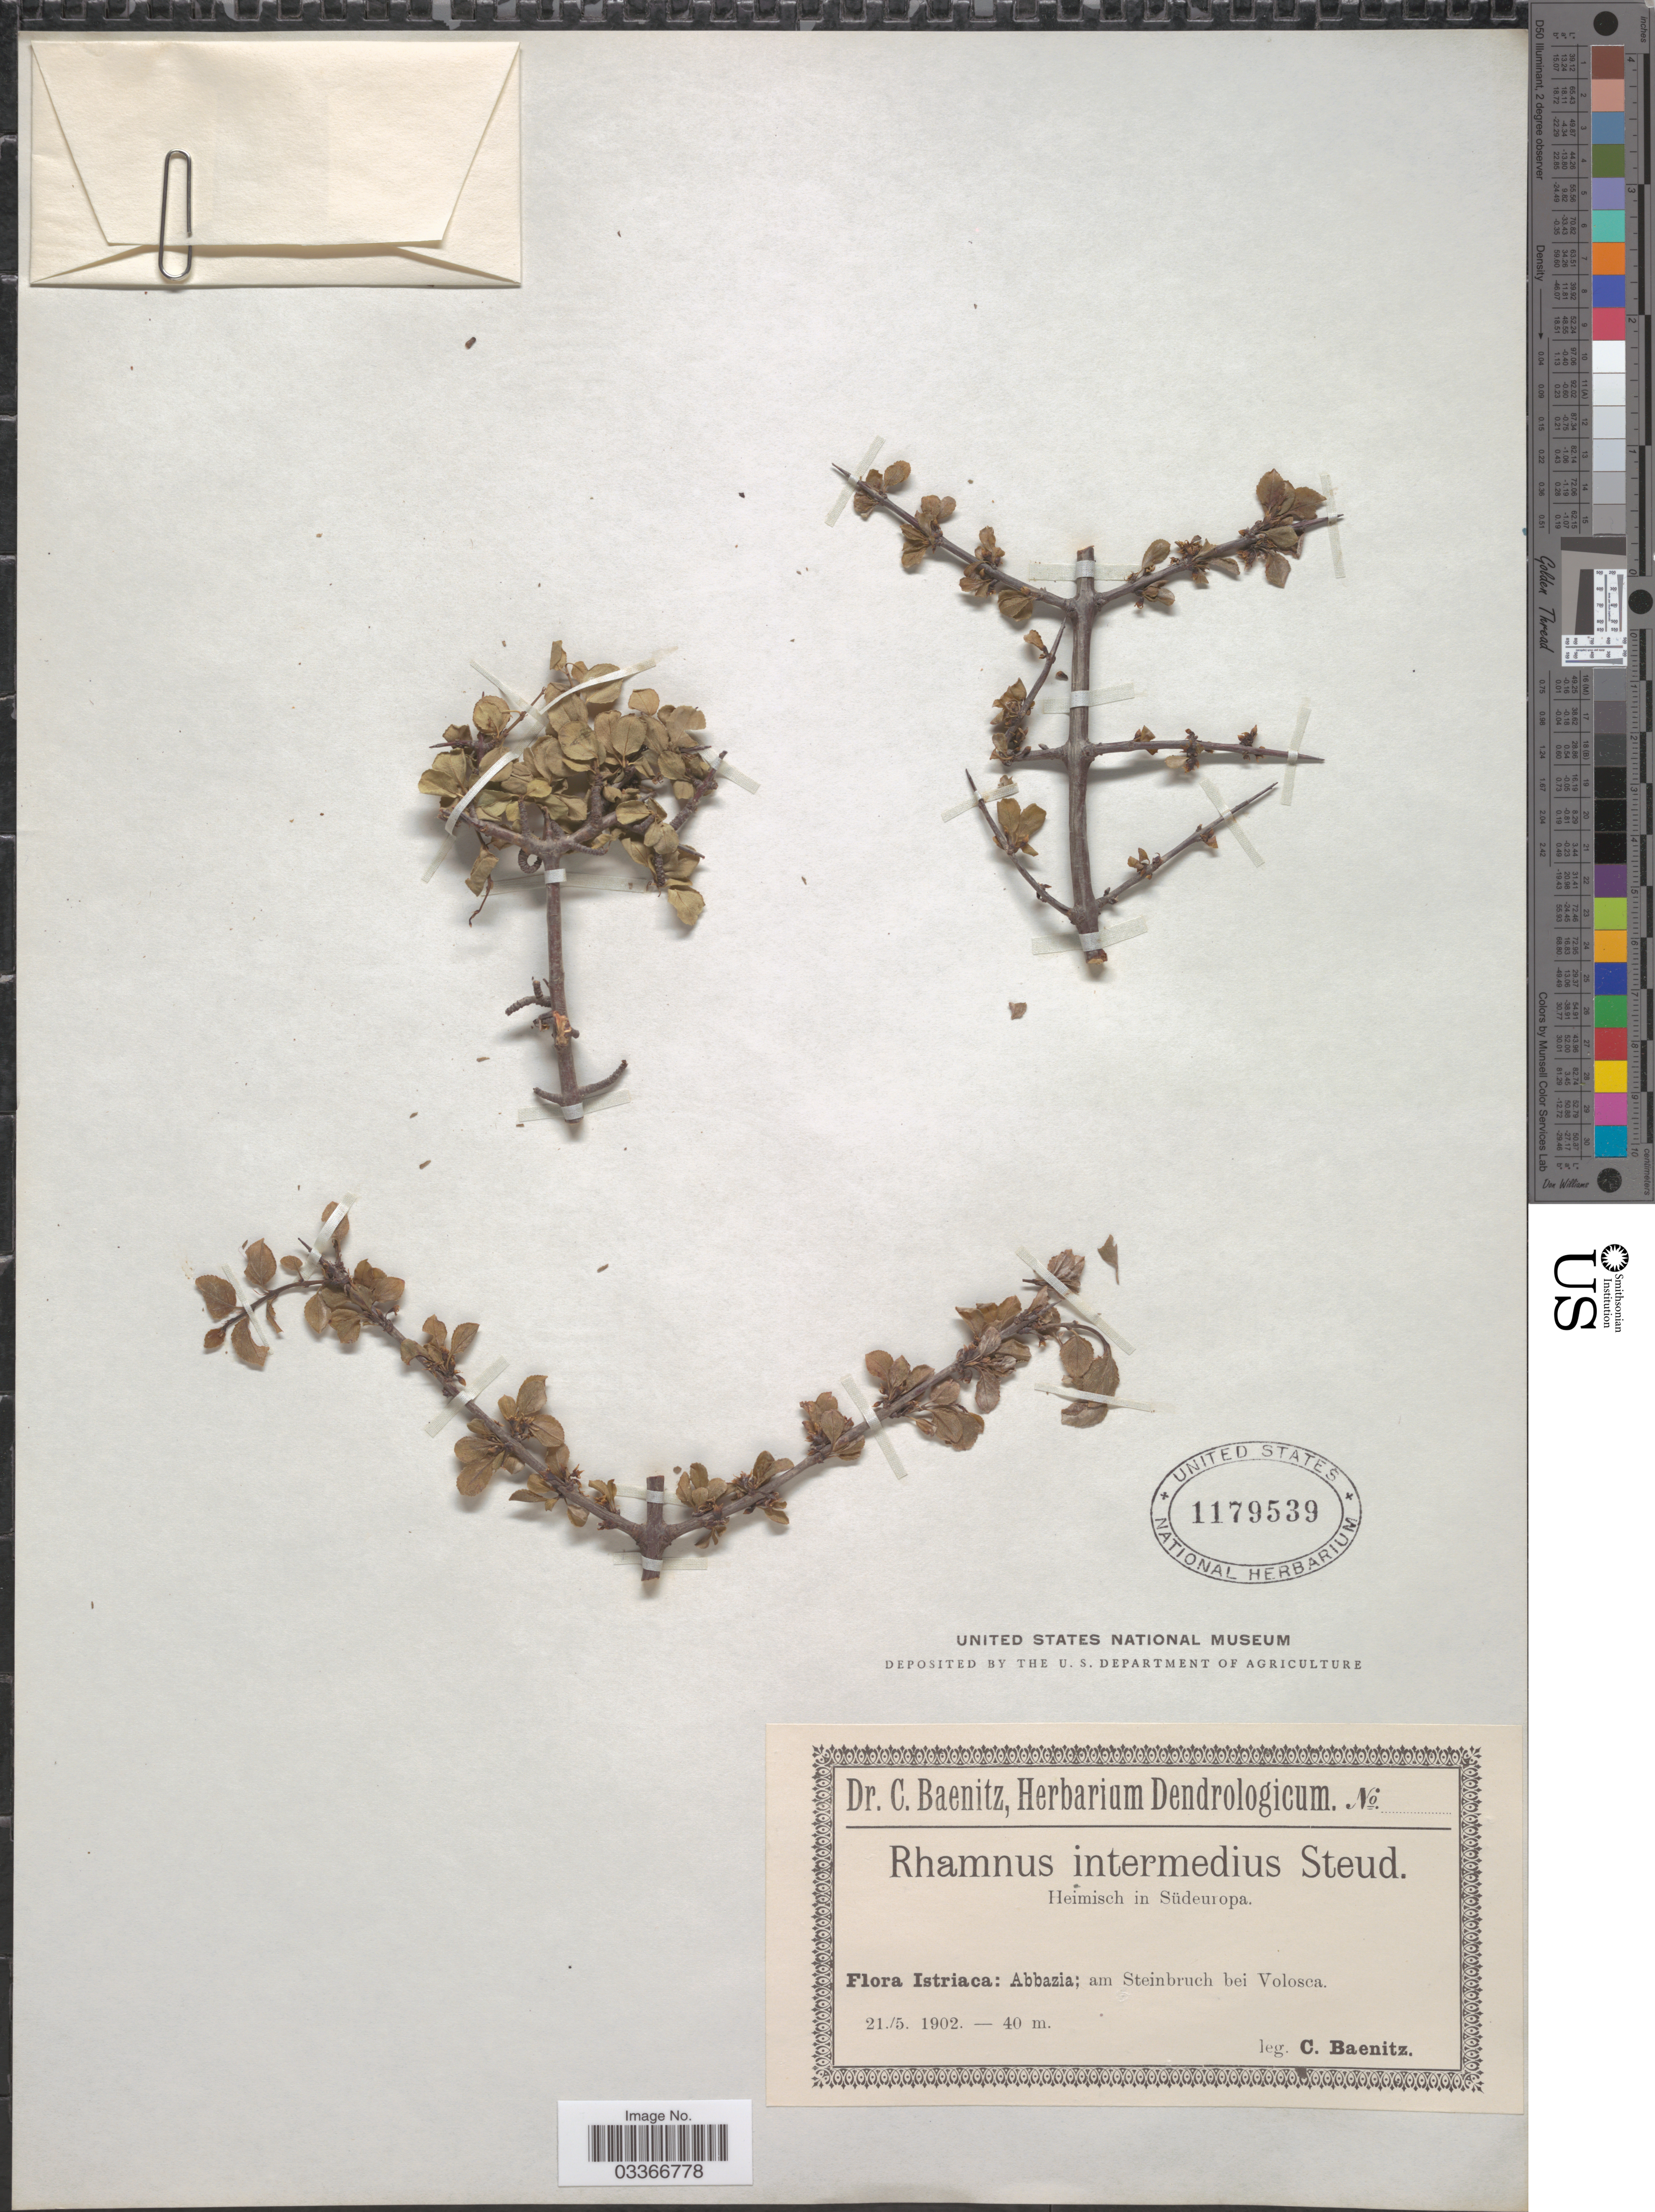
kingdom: Plantae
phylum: Tracheophyta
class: Magnoliopsida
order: Rosales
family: Rhamnaceae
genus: Rhamnus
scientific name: Rhamnus intermedia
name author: Steud. & Hochst.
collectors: C. G. Baenitz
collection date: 1902-05-21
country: Croatia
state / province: Istria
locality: Istriaca: Abbazia; am Steinbruch bei Volosca.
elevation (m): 40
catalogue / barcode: US 1179539